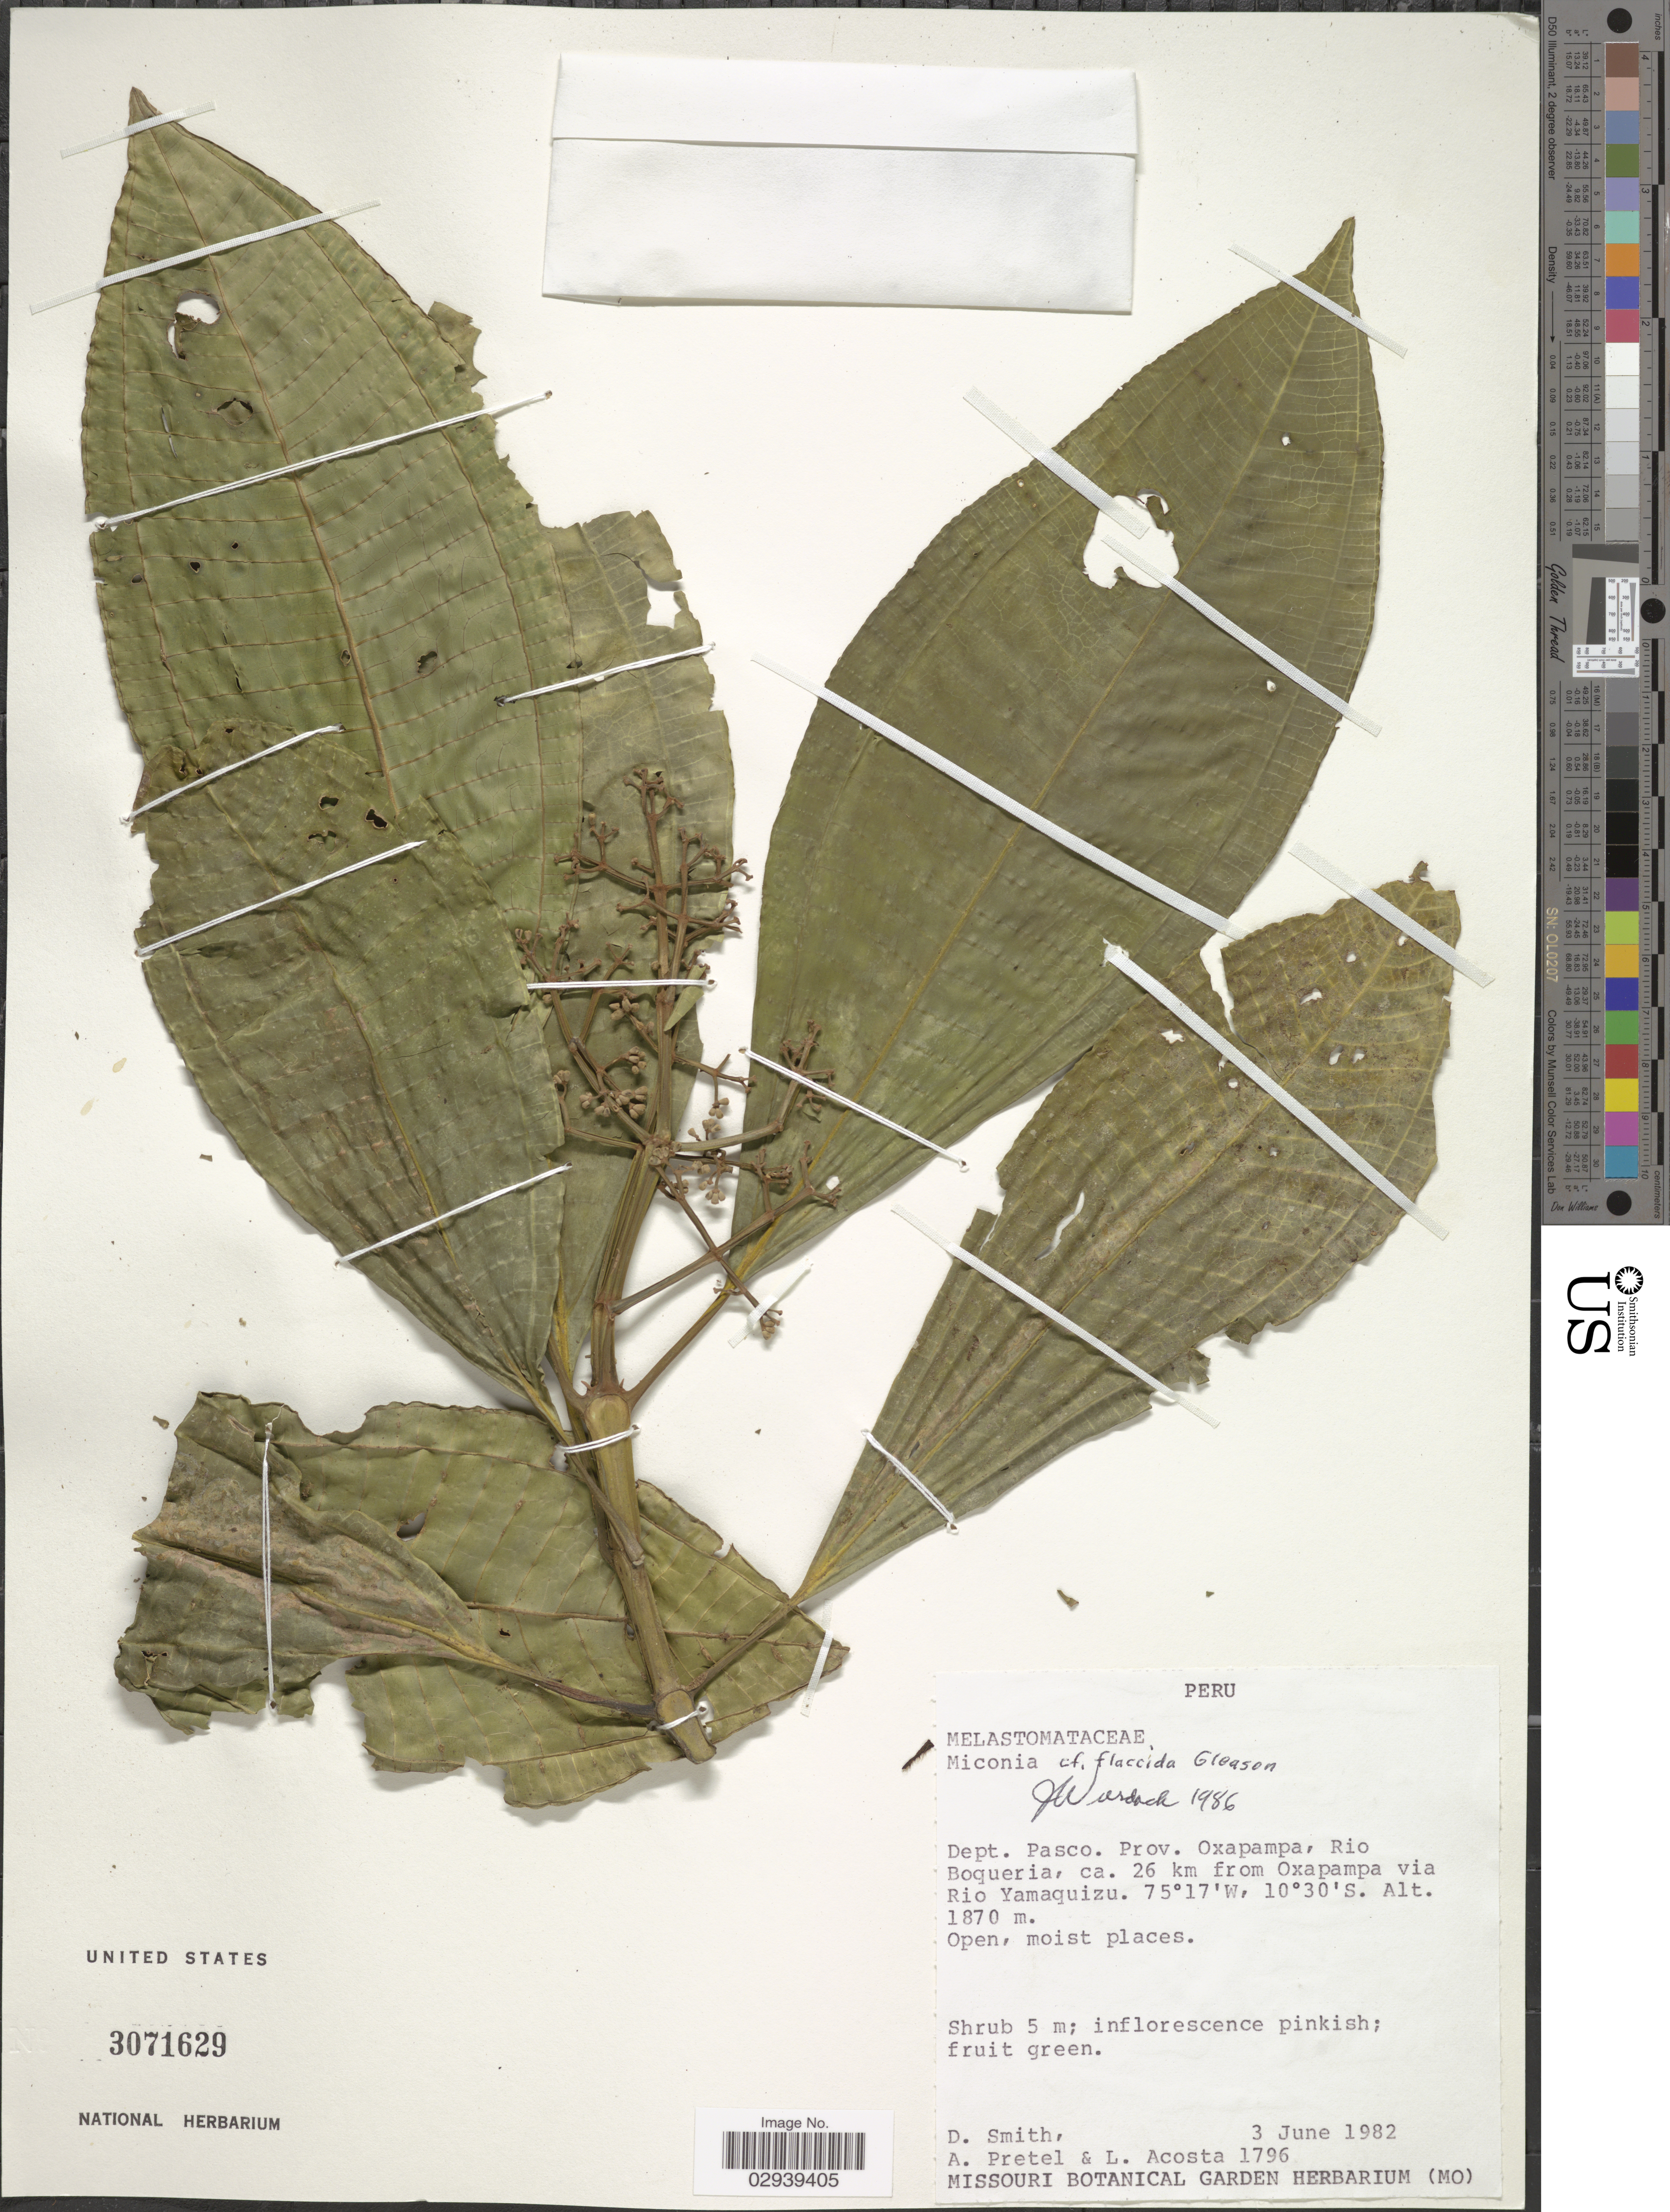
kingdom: Plantae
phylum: Tracheophyta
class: Magnoliopsida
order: Myrtales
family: Melastomataceae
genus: Miconia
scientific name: Miconia flaccida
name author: Gleason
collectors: D. Smith, A. Pretel & L. Acosta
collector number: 1796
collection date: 1982-06-03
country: Peru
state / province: Pasco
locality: Dept. Pasco. Prov. Oxapampa, Rio Boqueria, ca. 26 km from Oxapampa via Rio Yamaquizu.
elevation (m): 1870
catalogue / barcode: US 3071629